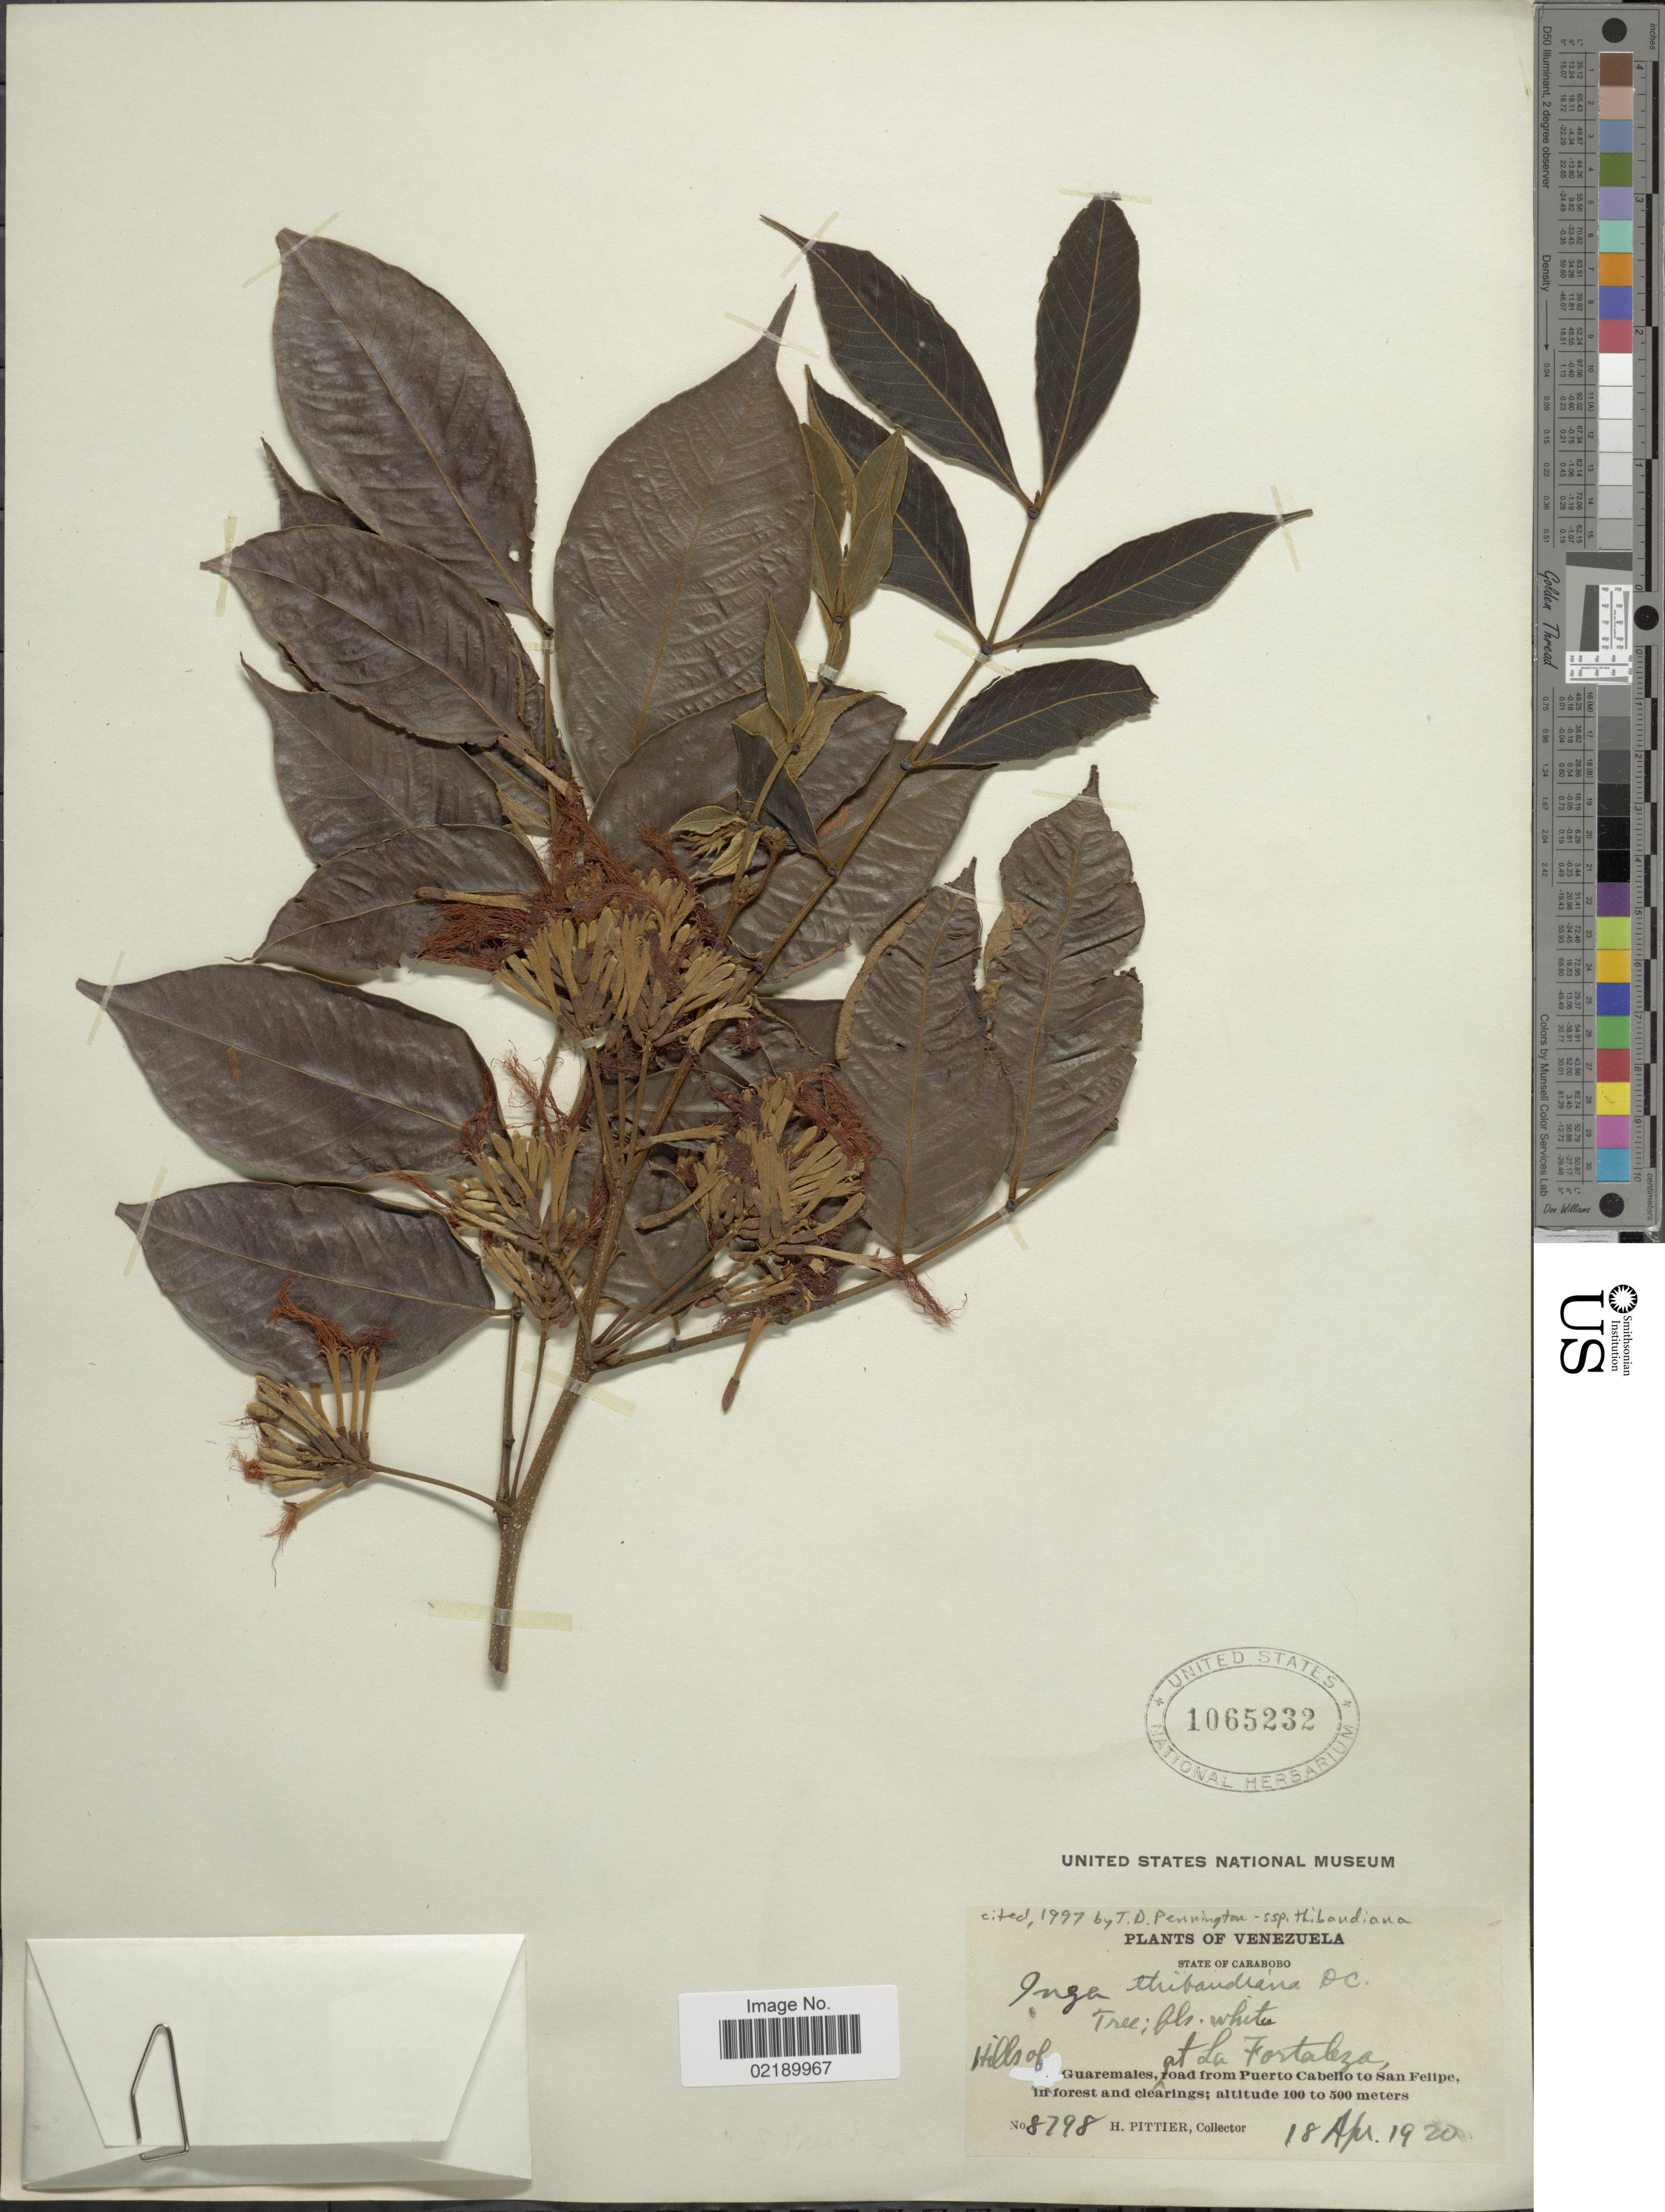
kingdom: Plantae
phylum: Tracheophyta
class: Magnoliopsida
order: Fabales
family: Fabaceae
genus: Inga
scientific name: Inga thibaudiana subsp. thibaudiana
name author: DC.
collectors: H. F. Pittier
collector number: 8798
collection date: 1920-04-18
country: Venezuela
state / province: Carabobo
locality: Hills of Guaremales, at La Fortaleza, road from Puerto Cabello to San Felipe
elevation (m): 100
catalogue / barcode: US 1065232